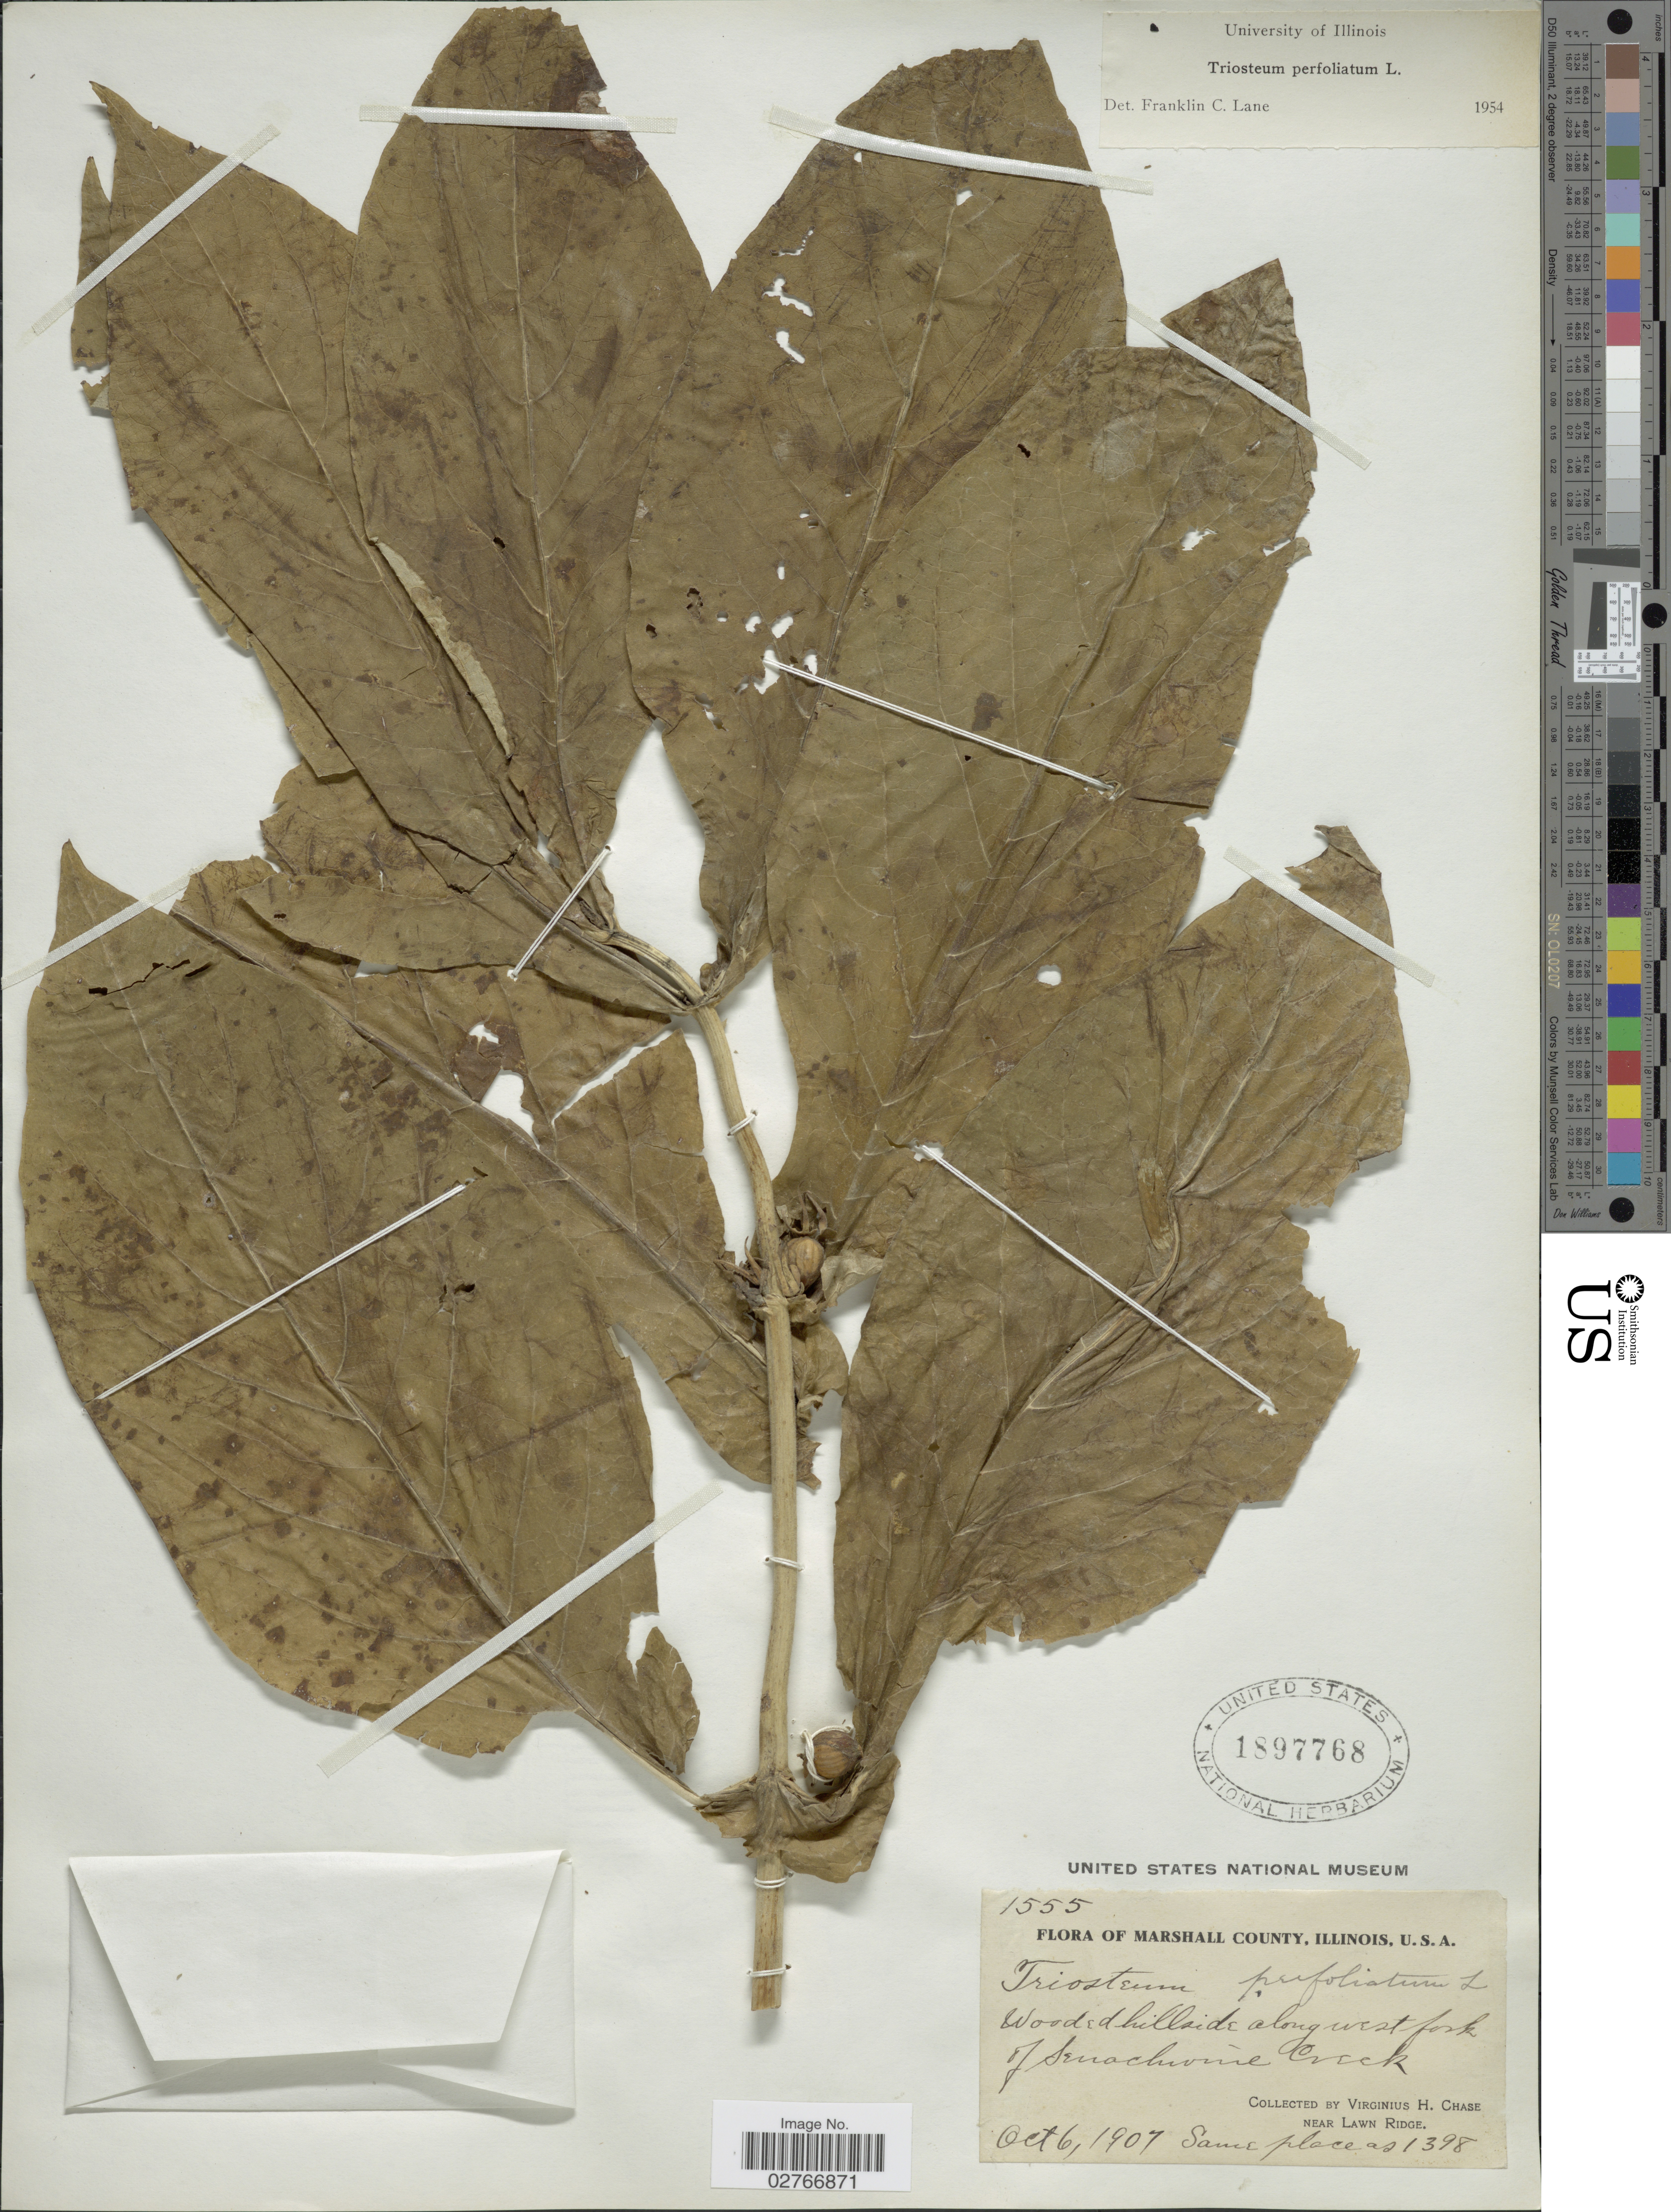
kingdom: Plantae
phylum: Tracheophyta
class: Magnoliopsida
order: Dipsacales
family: Caprifoliaceae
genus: Triosteum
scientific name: Triosteum perfoliatum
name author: L.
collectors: V. H. Chase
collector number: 1555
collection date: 1907-10-06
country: United States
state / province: Illinois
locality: Marshall County. Wooded hillside along west fork of Senachwine Creek. Near Lawn Ridge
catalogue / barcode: US 1897768